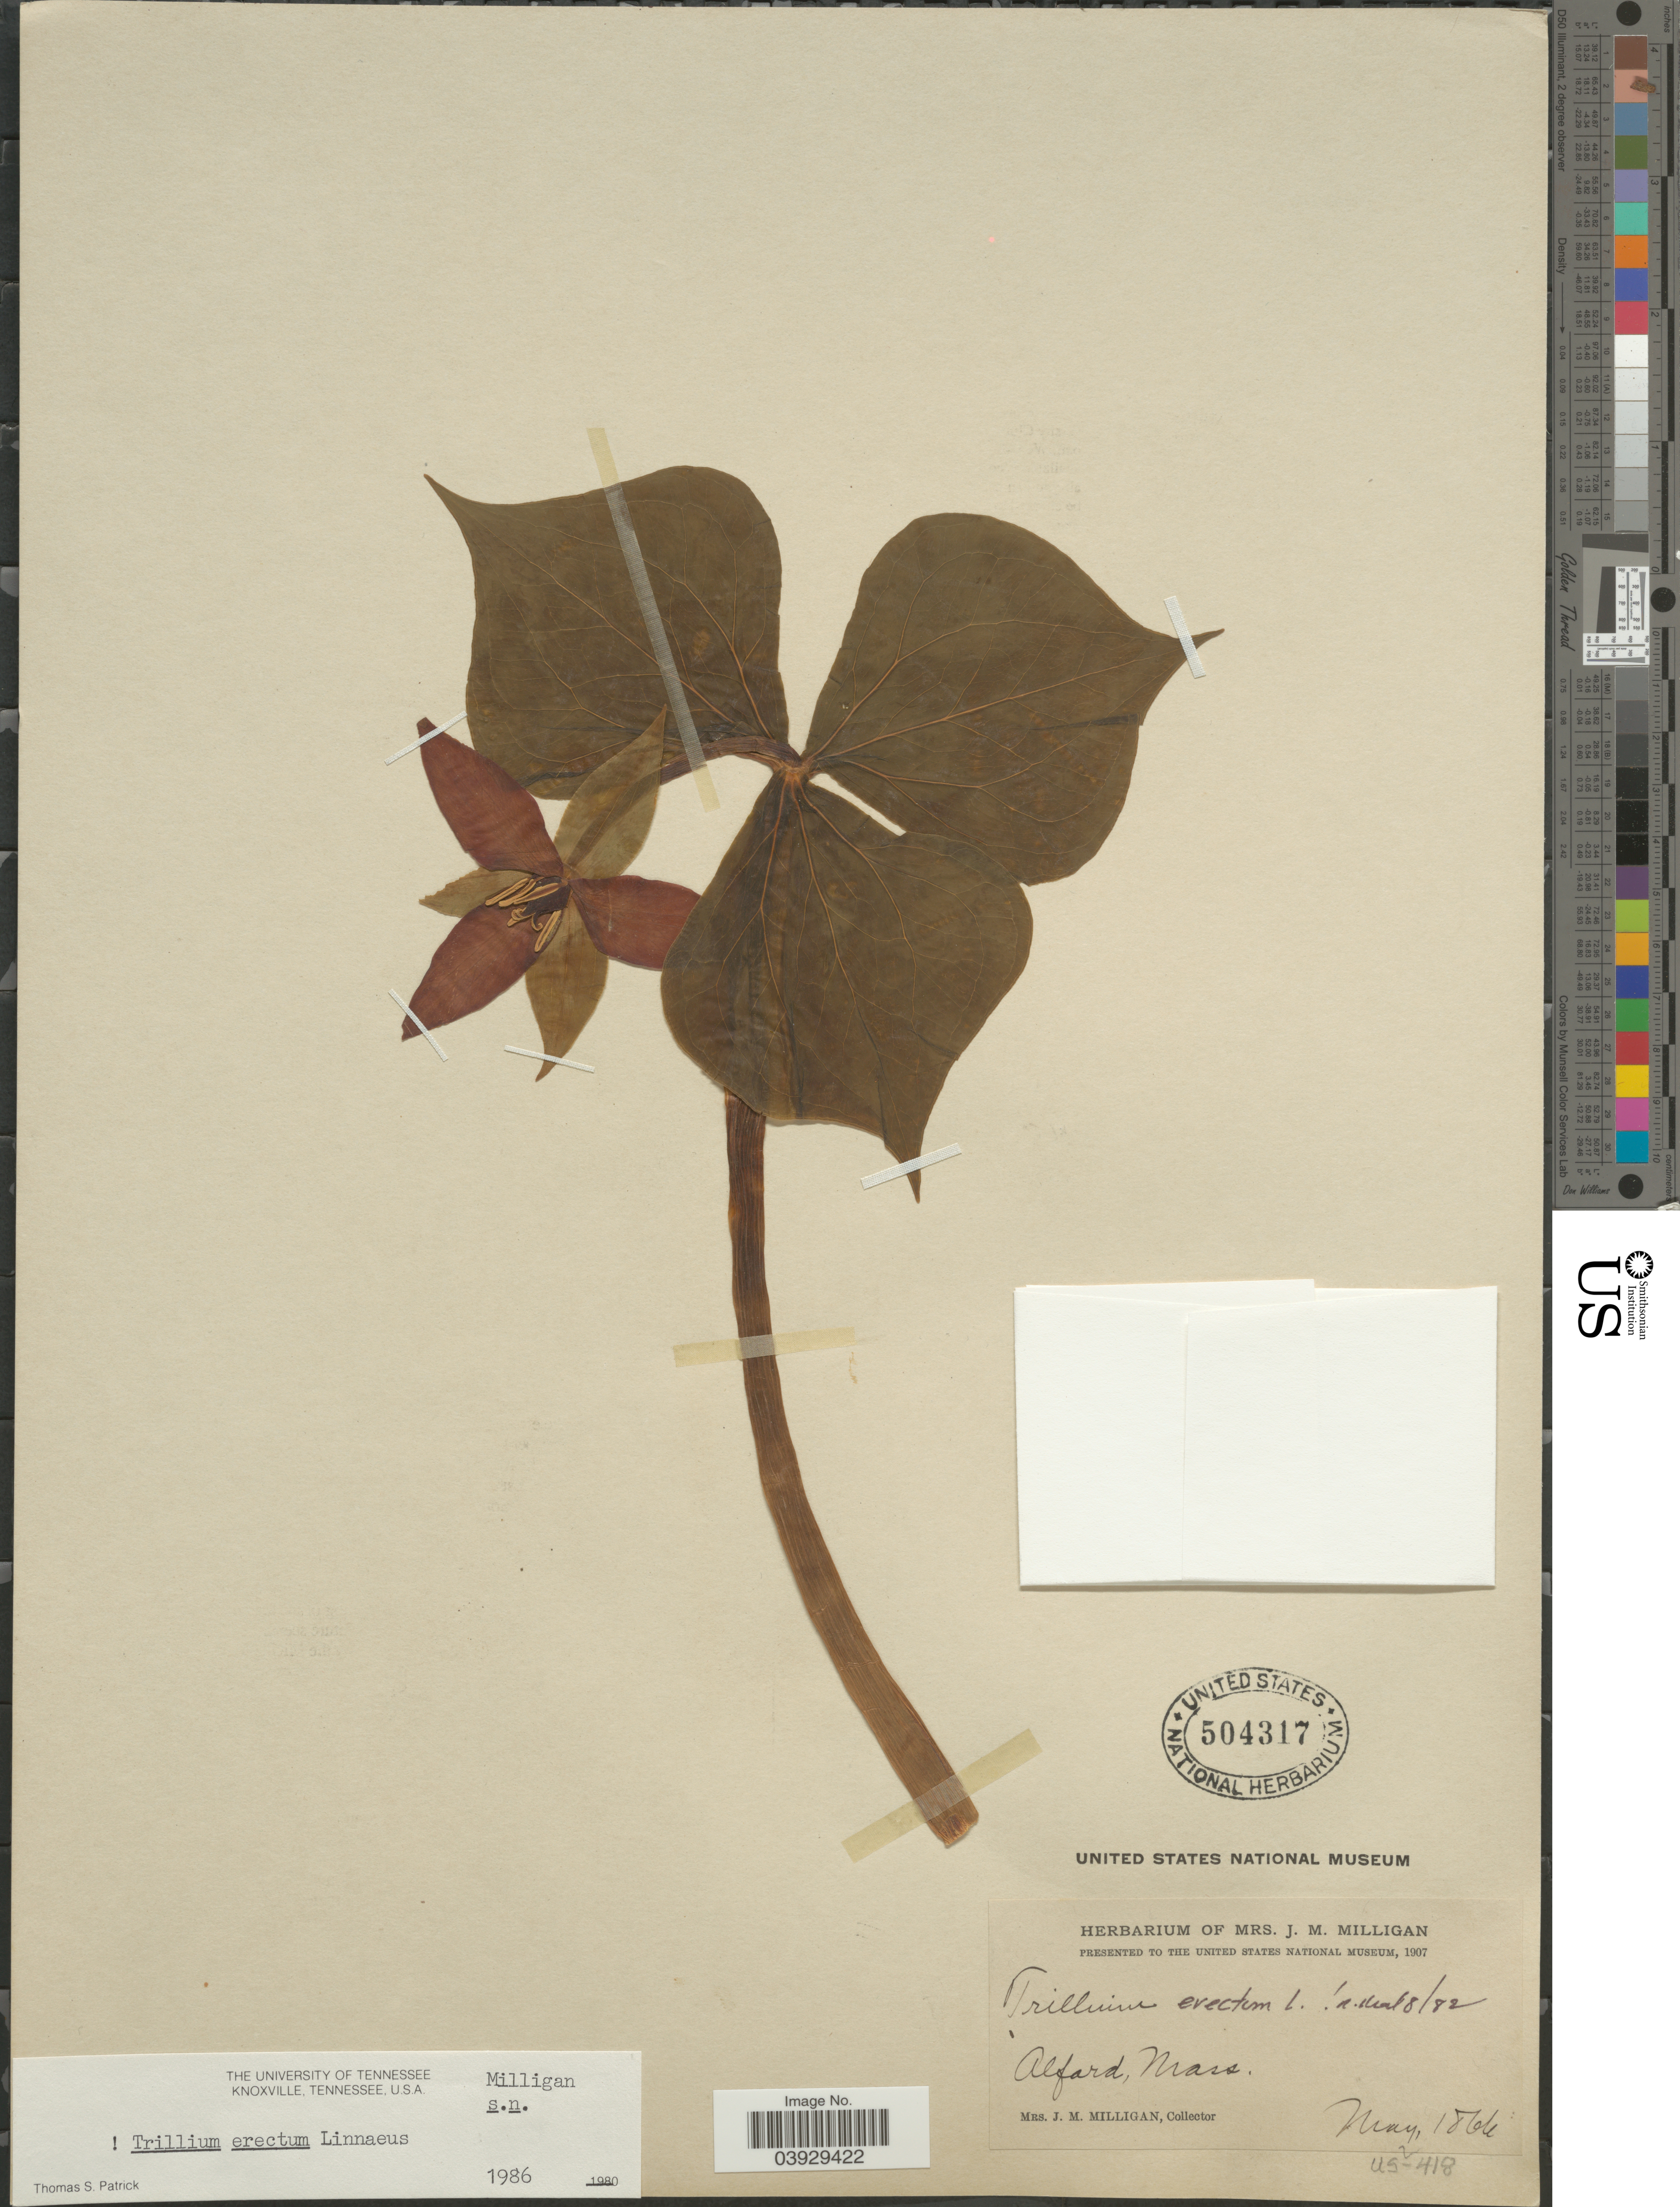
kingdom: Plantae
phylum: Tracheophyta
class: Liliopsida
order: Liliales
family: Melanthiaceae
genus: Trillium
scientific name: Trillium erectum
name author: L.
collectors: J. Milligan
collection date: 1866-05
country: United States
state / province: Massachusetts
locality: Alford.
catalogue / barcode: US 504317